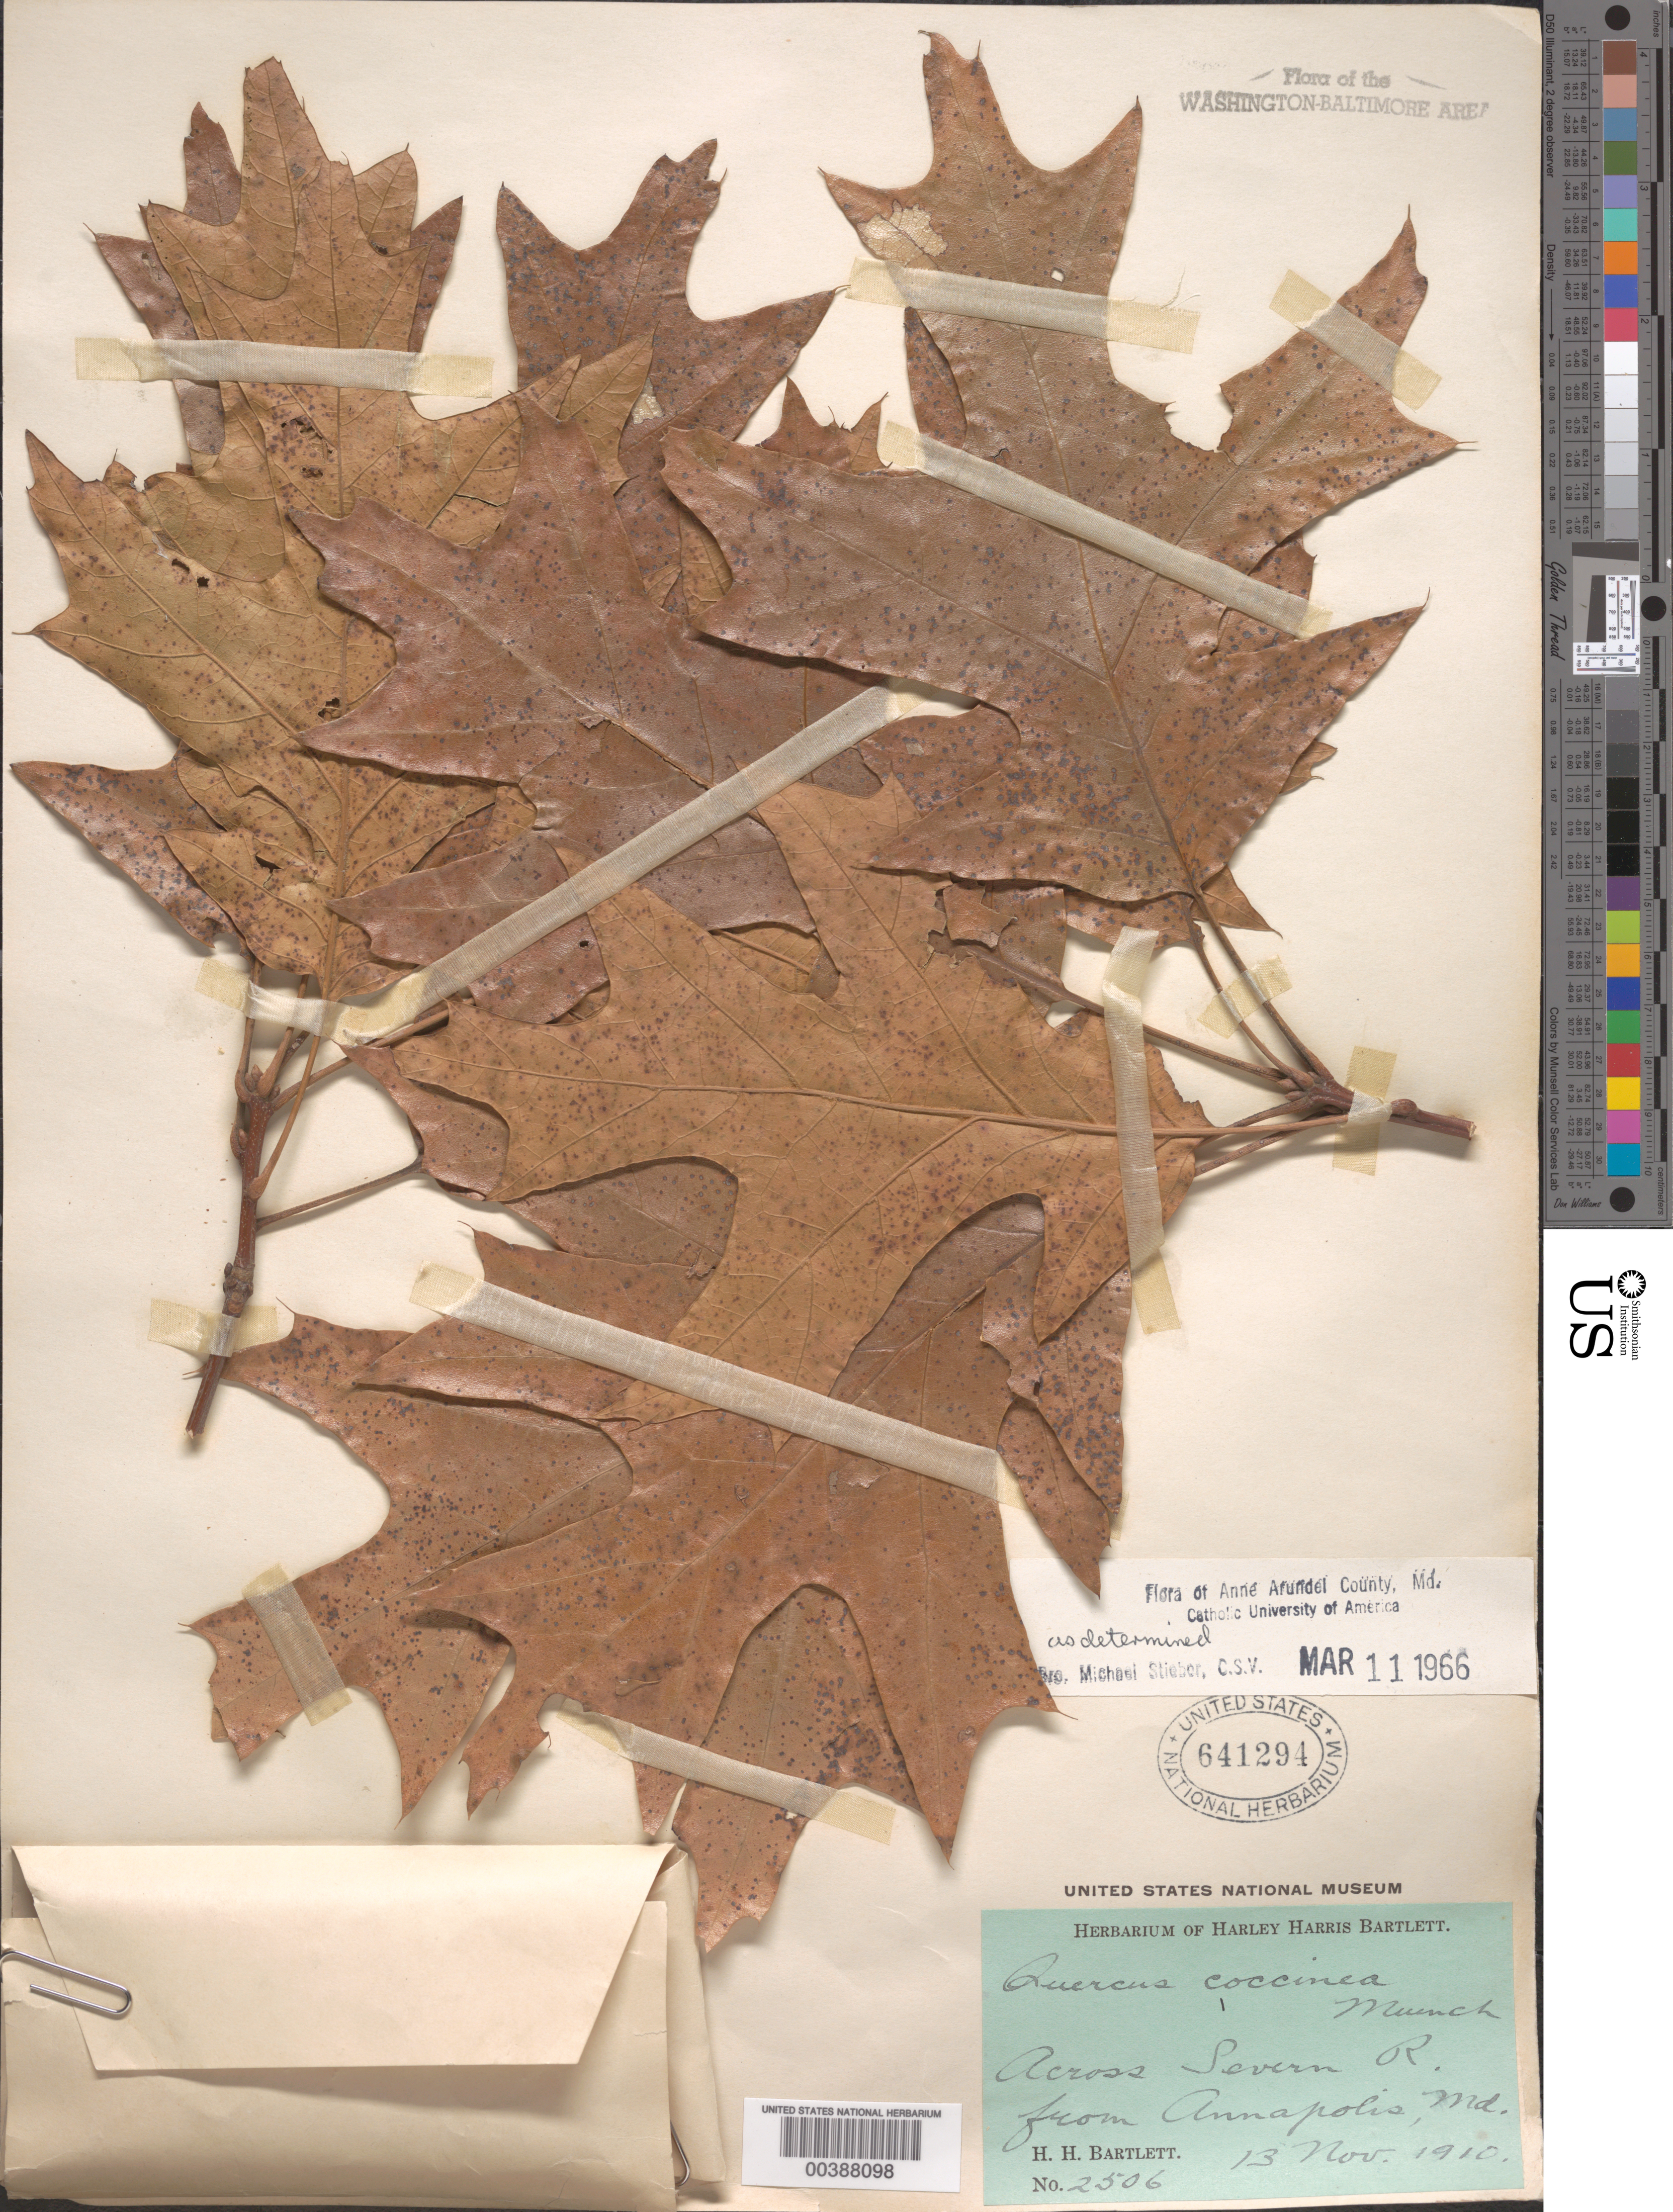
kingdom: Plantae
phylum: Tracheophyta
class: Magnoliopsida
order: Fagales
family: Fagaceae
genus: Quercus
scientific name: Quercus coccinea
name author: Münchh.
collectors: H. H. Bartlett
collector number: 2506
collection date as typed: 13 Nov 1910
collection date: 1910-11-13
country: United States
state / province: Maryland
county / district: Anne Arundel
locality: Across from Annapolis on the Severn River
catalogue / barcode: US 641294